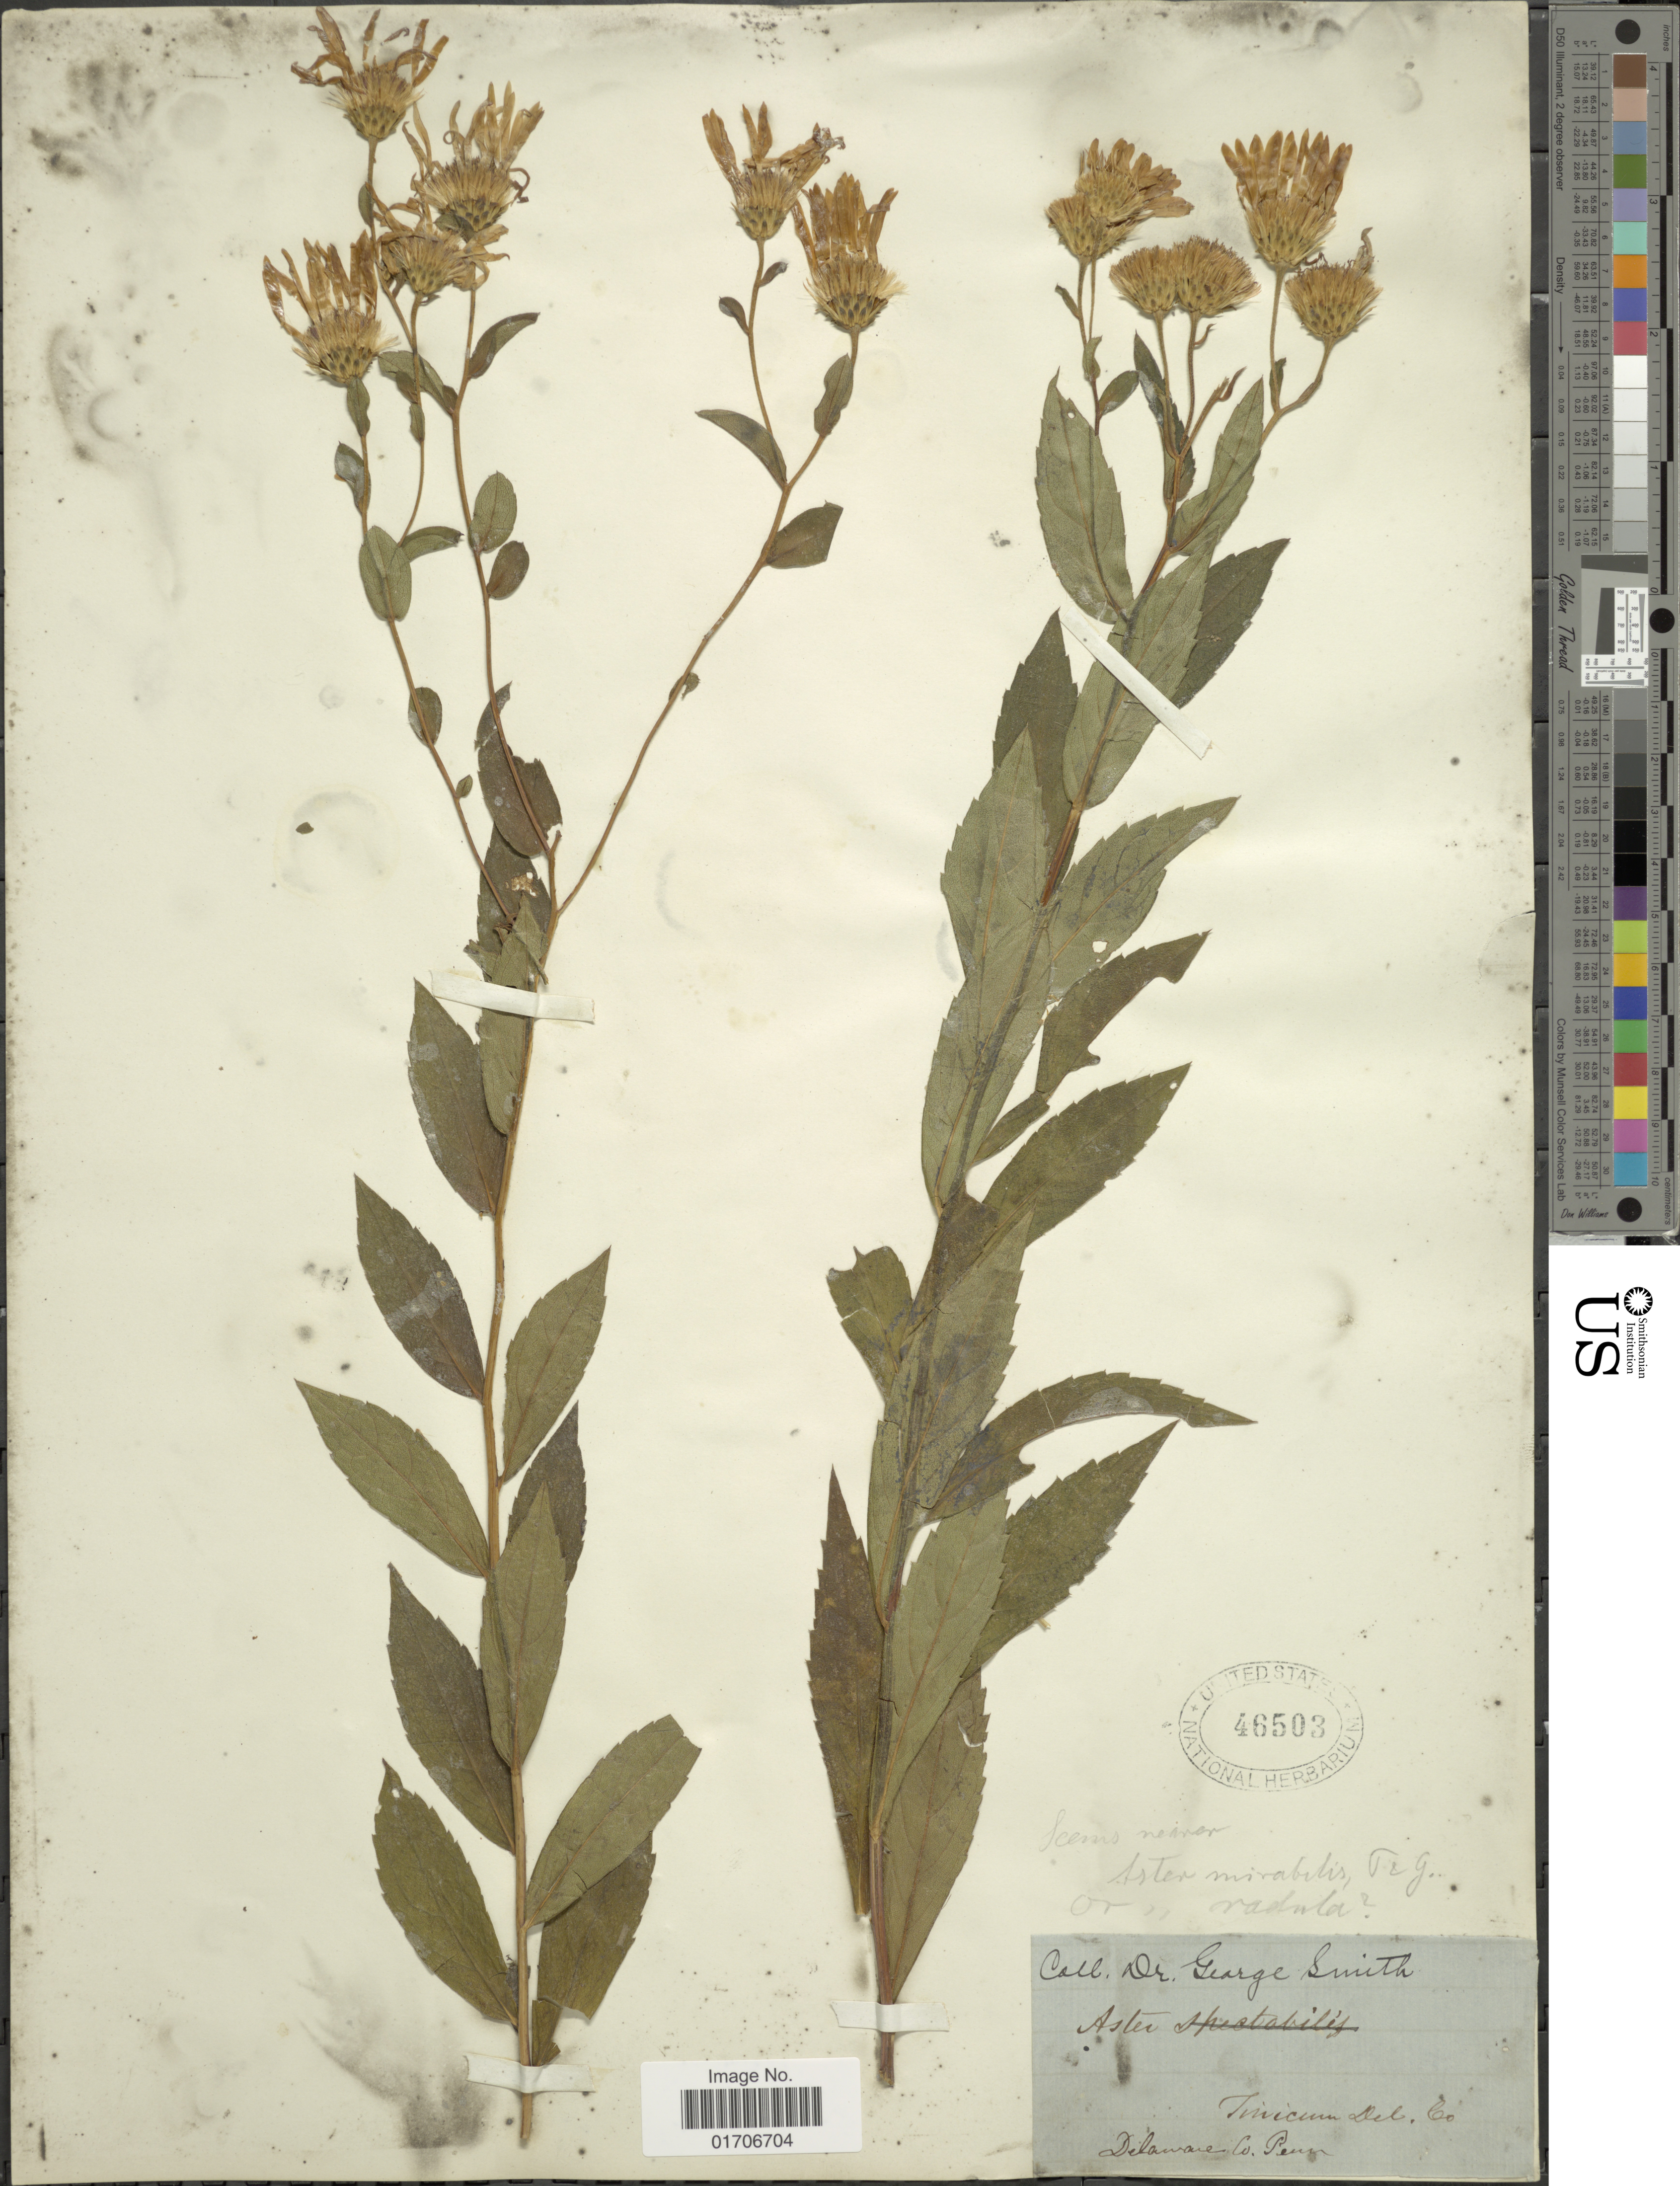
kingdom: Plantae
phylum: Tracheophyta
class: Magnoliopsida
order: Asterales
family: Asteraceae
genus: Eurybia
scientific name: Eurybia radula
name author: (Aiton) G.L. Nesom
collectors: G. Smith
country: United States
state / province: Pennsylvania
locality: Tinicum Del. Co. Delaware Co. Penn.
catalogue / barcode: US 46503